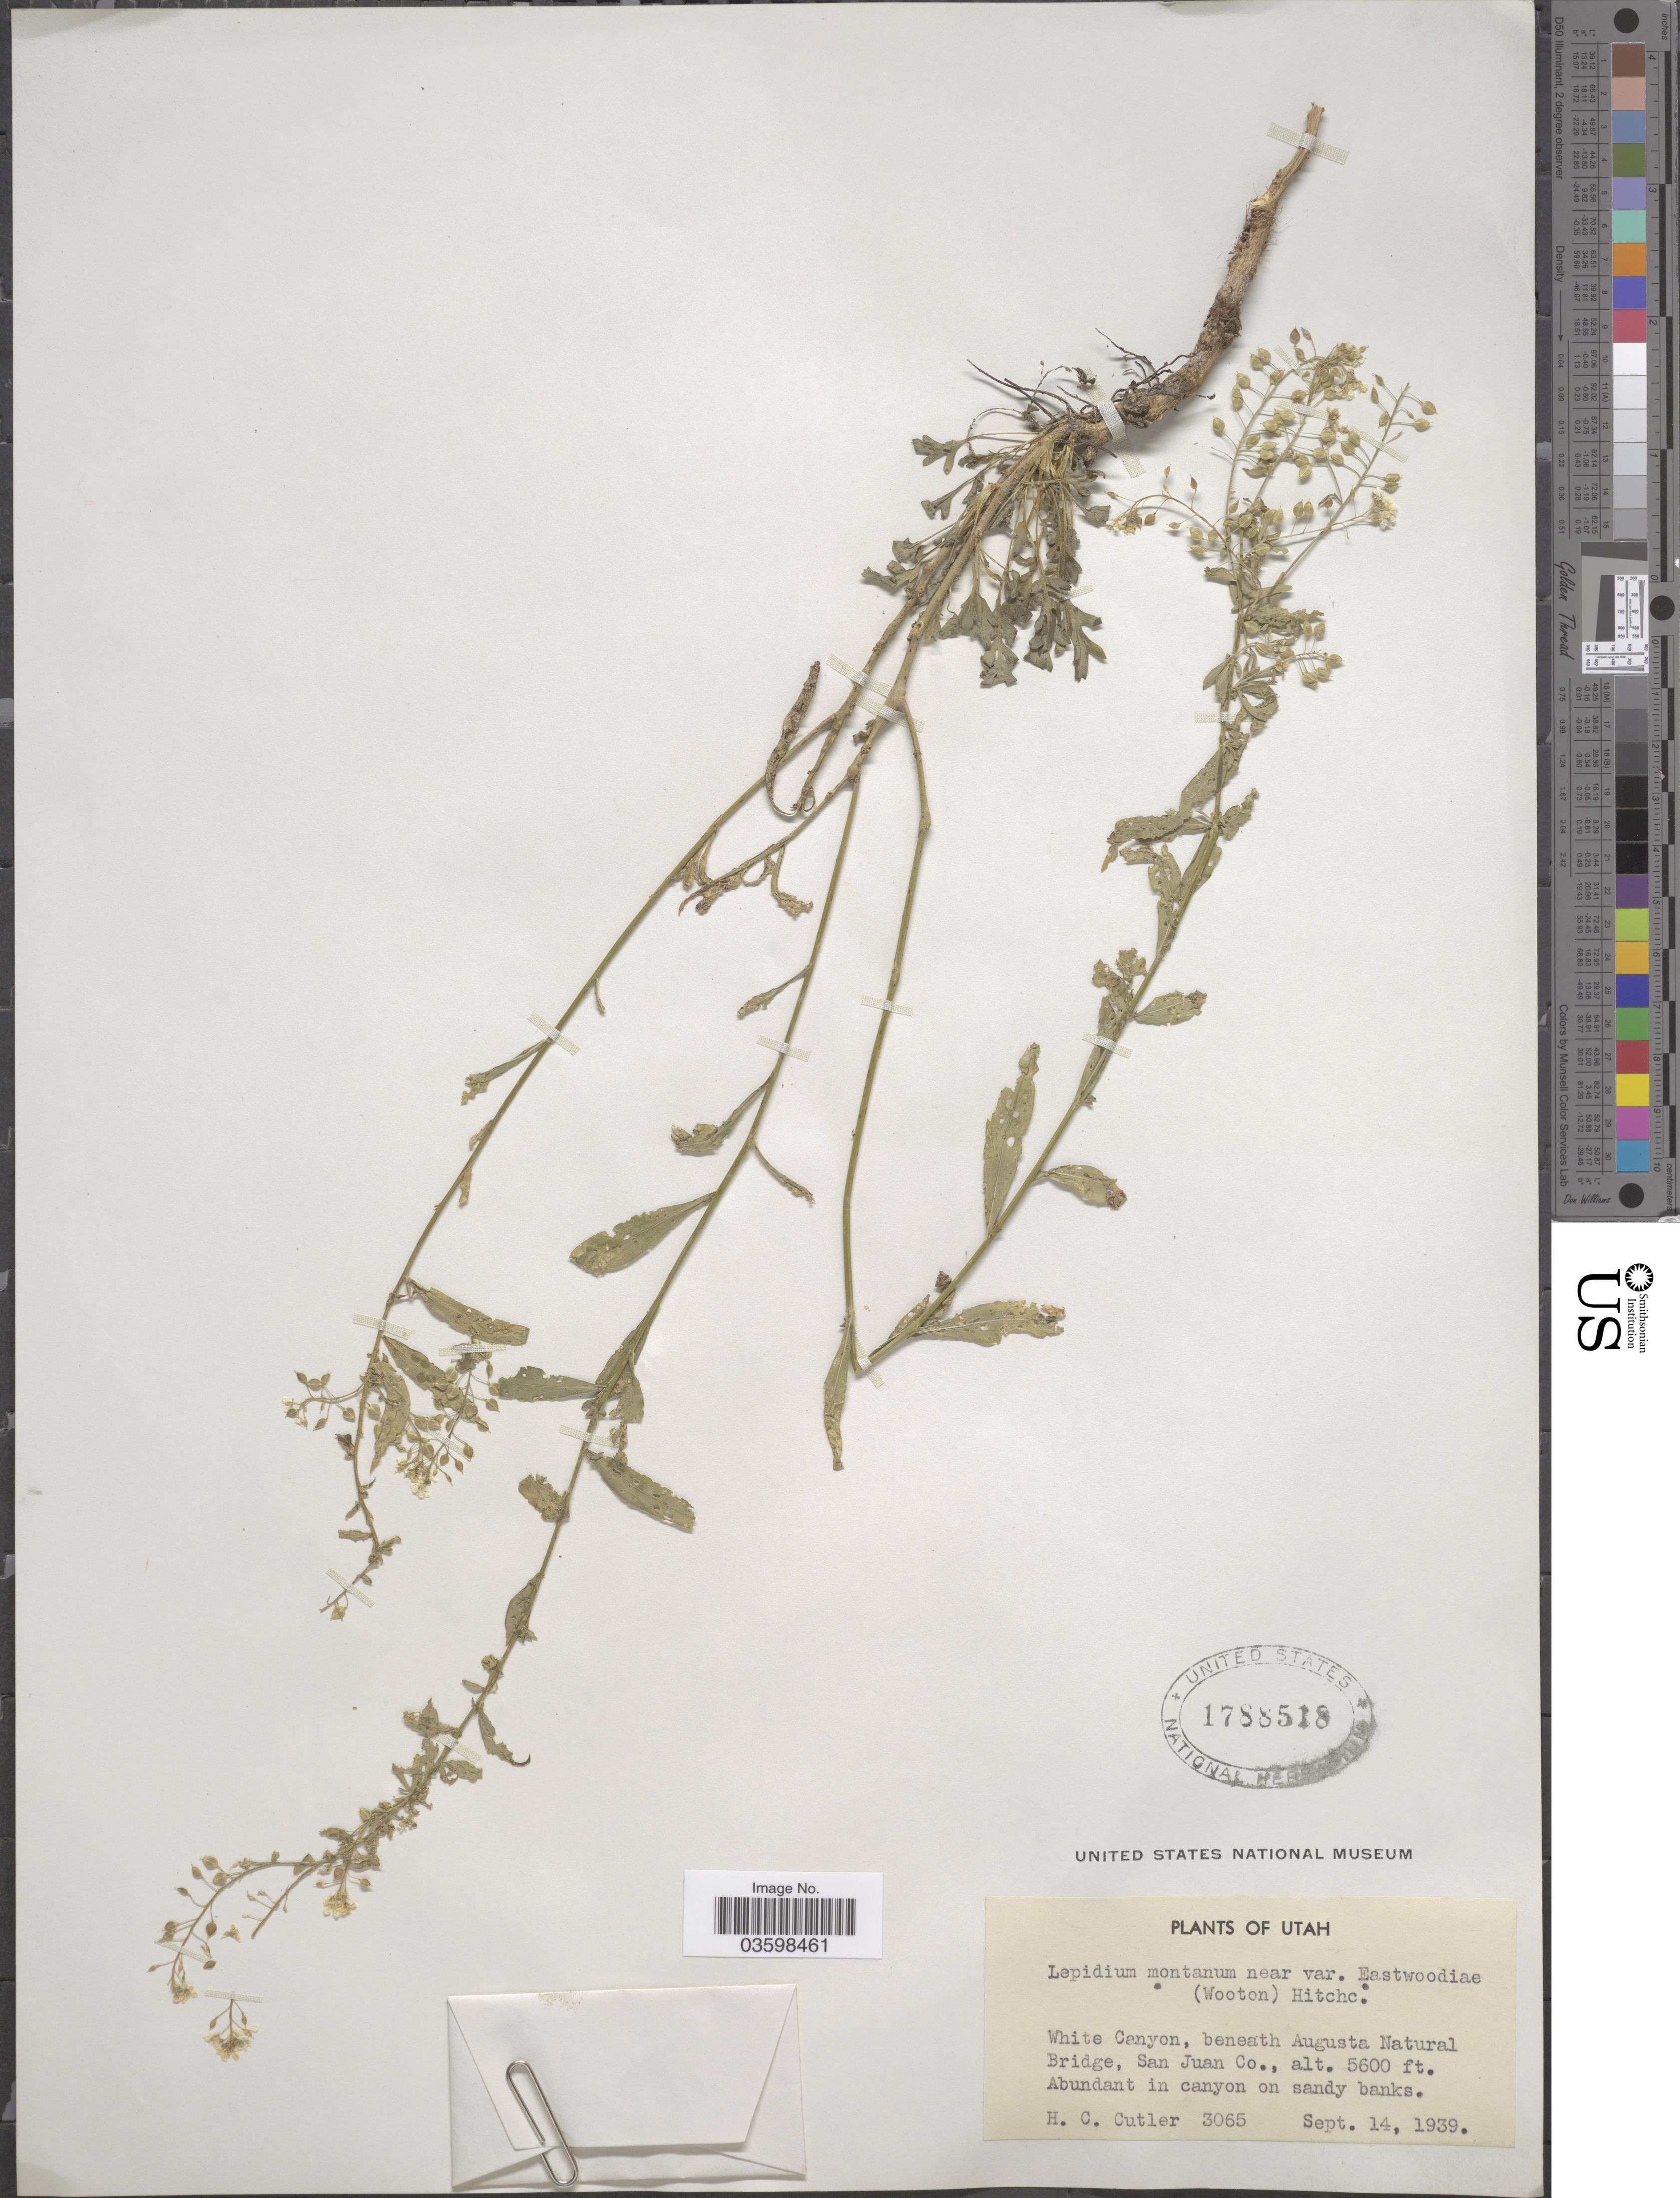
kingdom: Plantae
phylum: Tracheophyta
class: Magnoliopsida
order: Brassicales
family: Brassicaceae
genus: Lepidium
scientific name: Lepidium eastwoodiae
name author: Wooton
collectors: H. C. Cutler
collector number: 3065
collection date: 1939-09-14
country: United States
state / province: Utah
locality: White Canyon, beneath Augusta Natural Bridge, San Juan Co.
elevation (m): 1707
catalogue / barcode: US 1788518